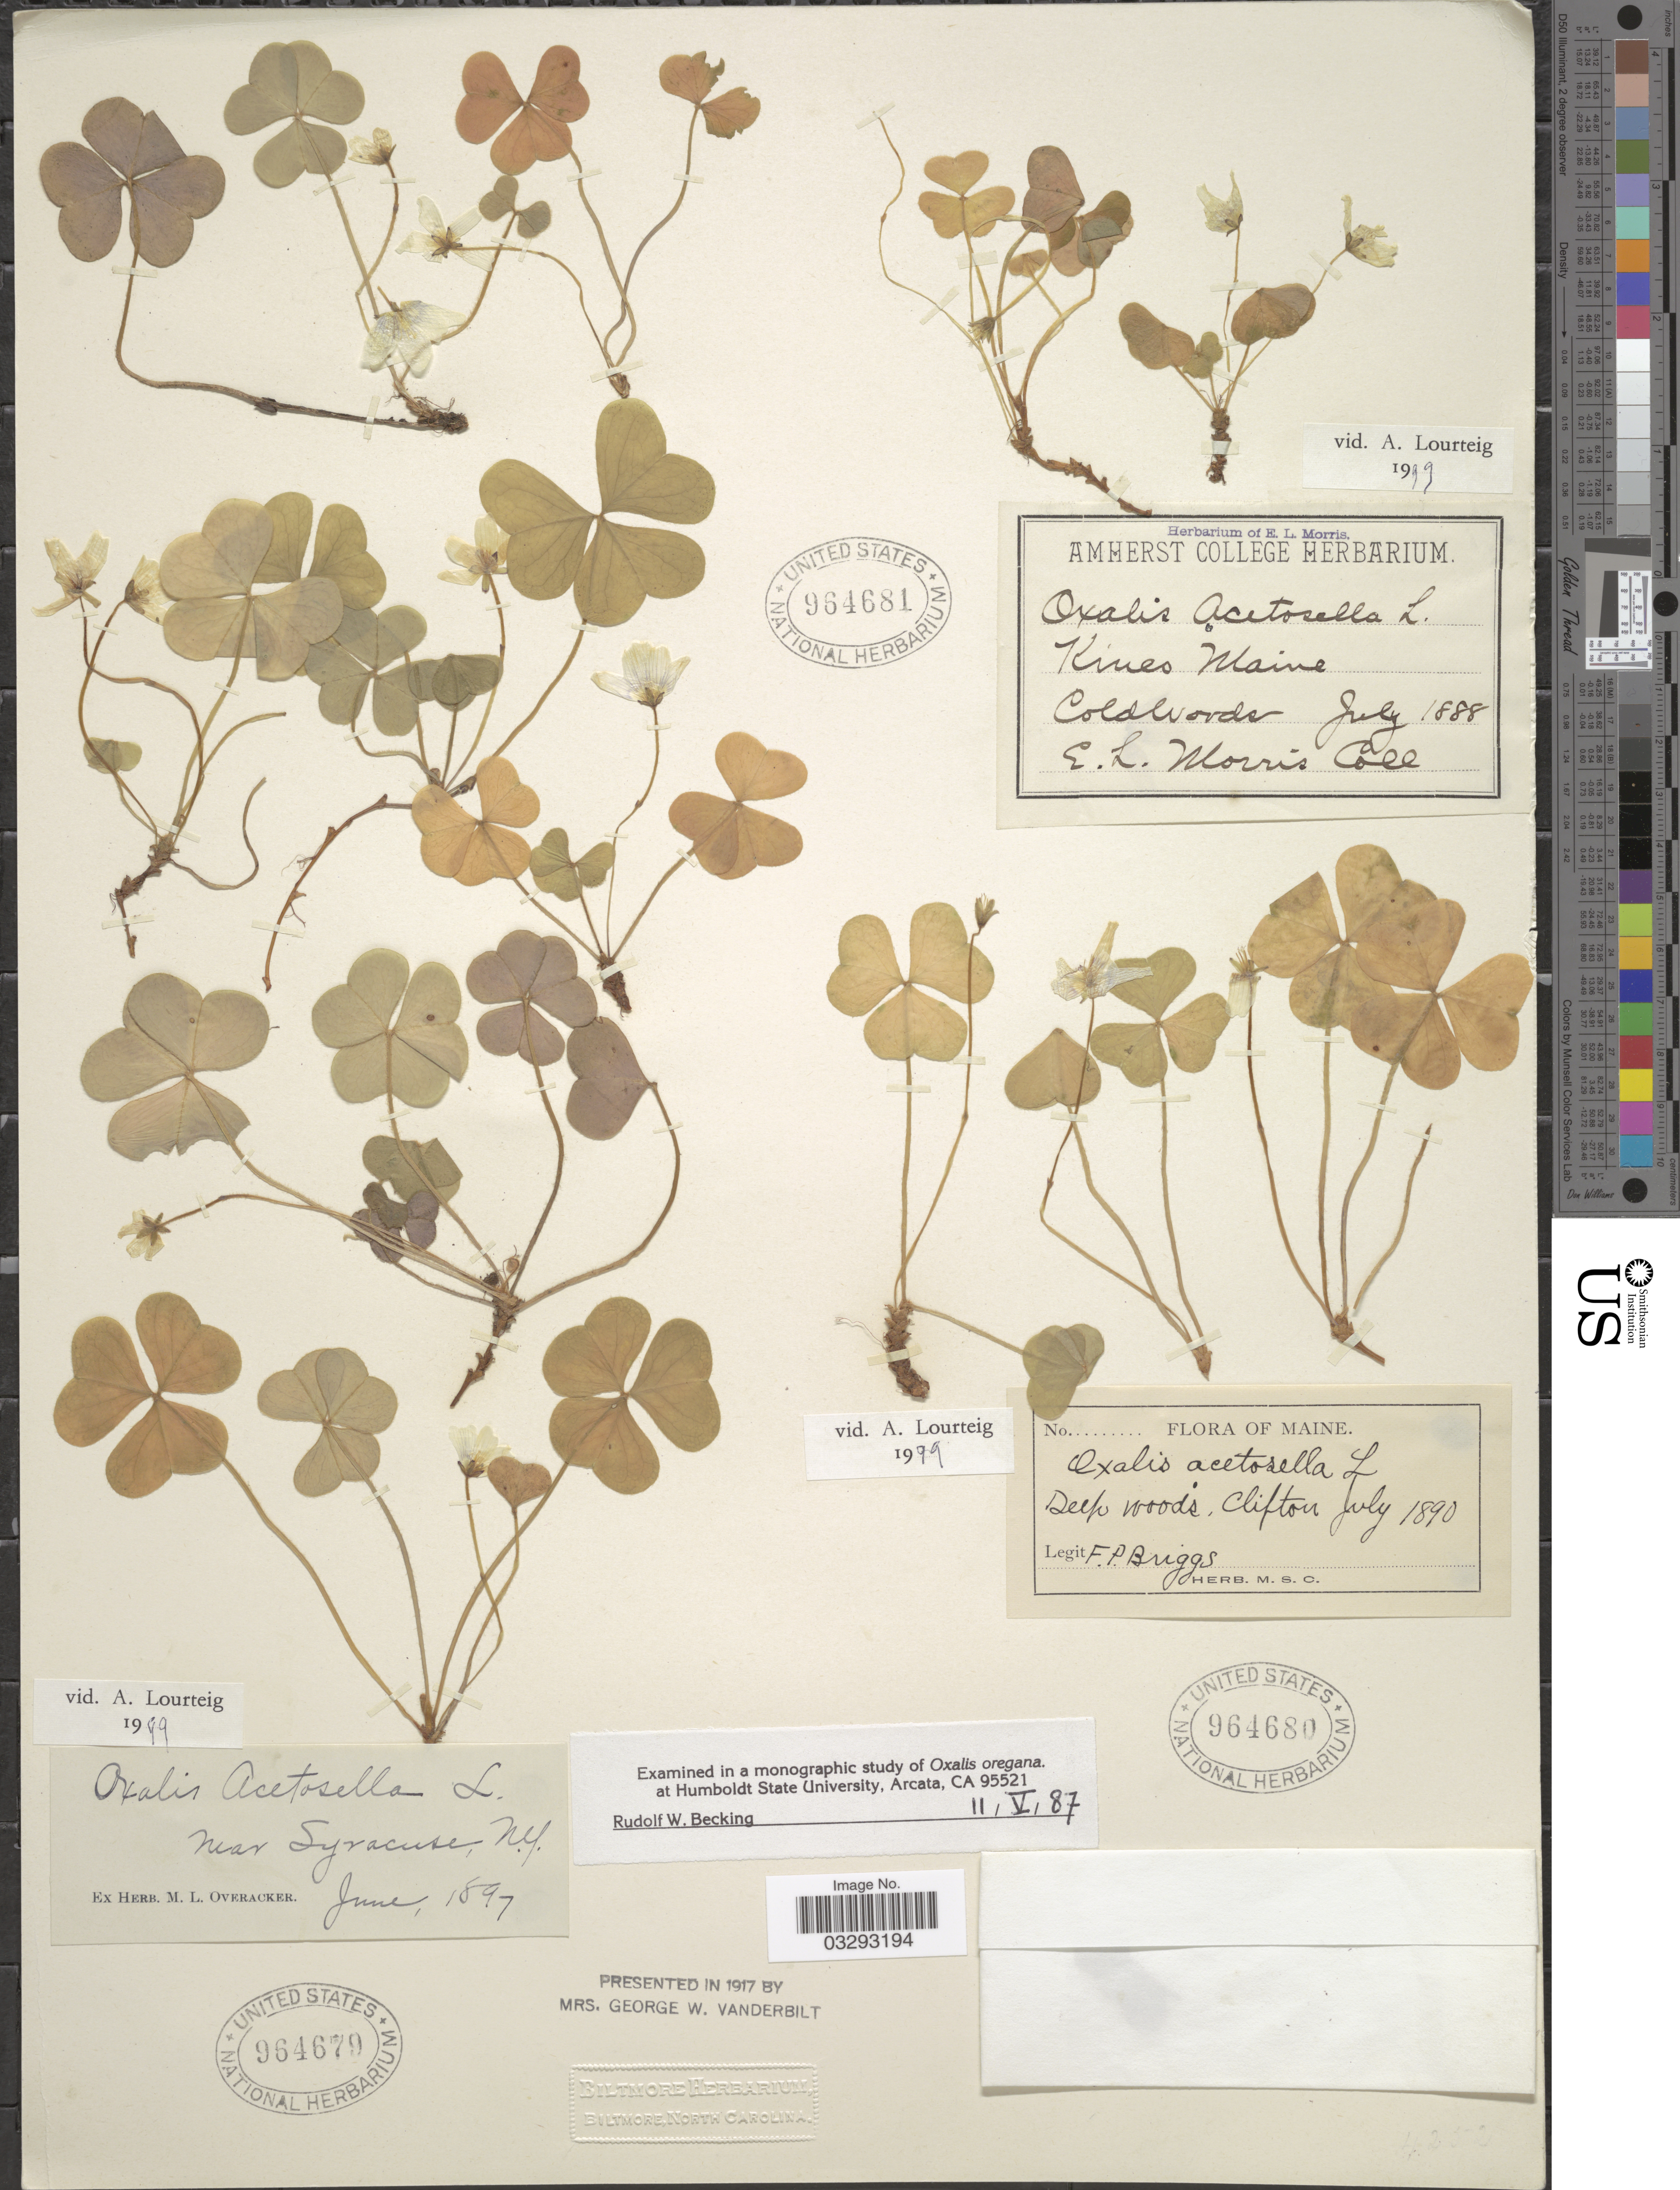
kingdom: Plantae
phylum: Tracheophyta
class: Magnoliopsida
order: Oxalidales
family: Oxalidaceae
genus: Oxalis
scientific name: Oxalis acetosella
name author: L.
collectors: E. Morris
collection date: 1888-07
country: United States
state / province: Maine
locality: Kines Maine. Coldwoods.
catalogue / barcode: US 964681-3